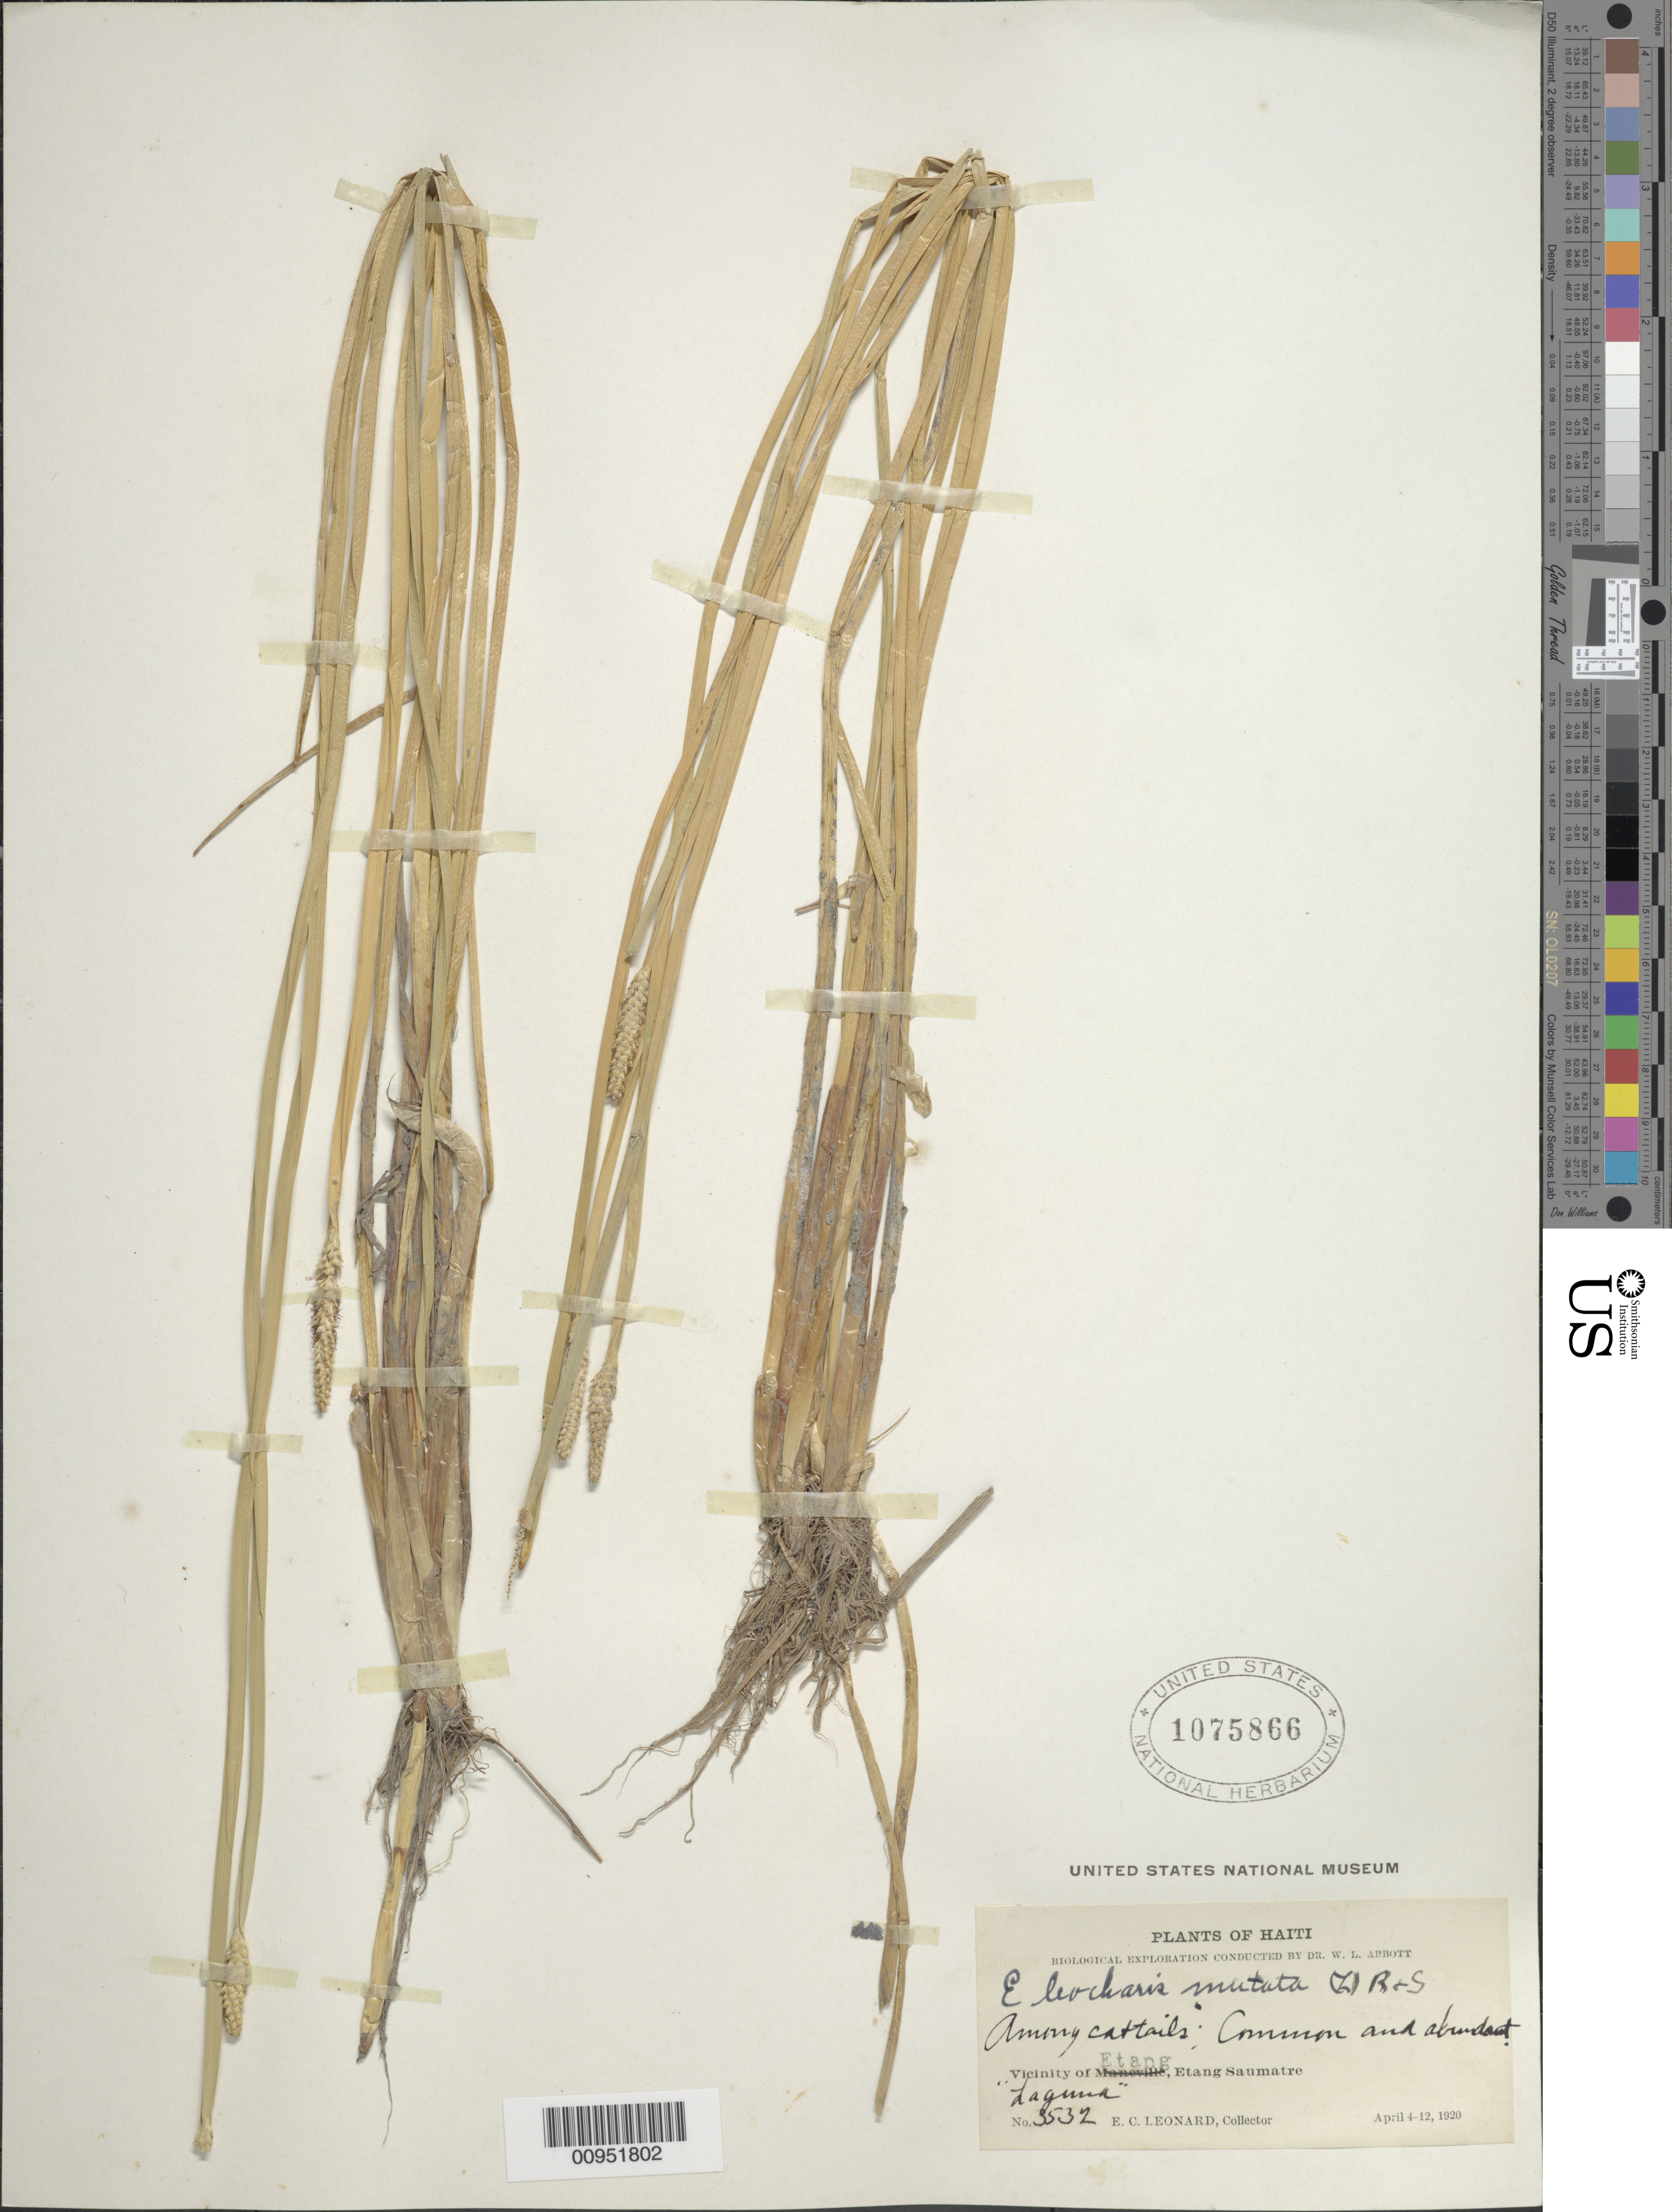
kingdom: Plantae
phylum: Tracheophyta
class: Liliopsida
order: Poales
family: Cyperaceae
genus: Eleocharis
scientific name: Eleocharis mutata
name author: (L.) Roem. & Schult.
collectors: E. C. Leonard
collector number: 3532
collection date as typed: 04 Apr 1920 to 12 Apr 1920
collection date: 1920-04-04/1920-04-12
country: Haiti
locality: Vicinity of Etang, "Laguna", Etang Saumatre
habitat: Among cattails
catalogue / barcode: US 1075866